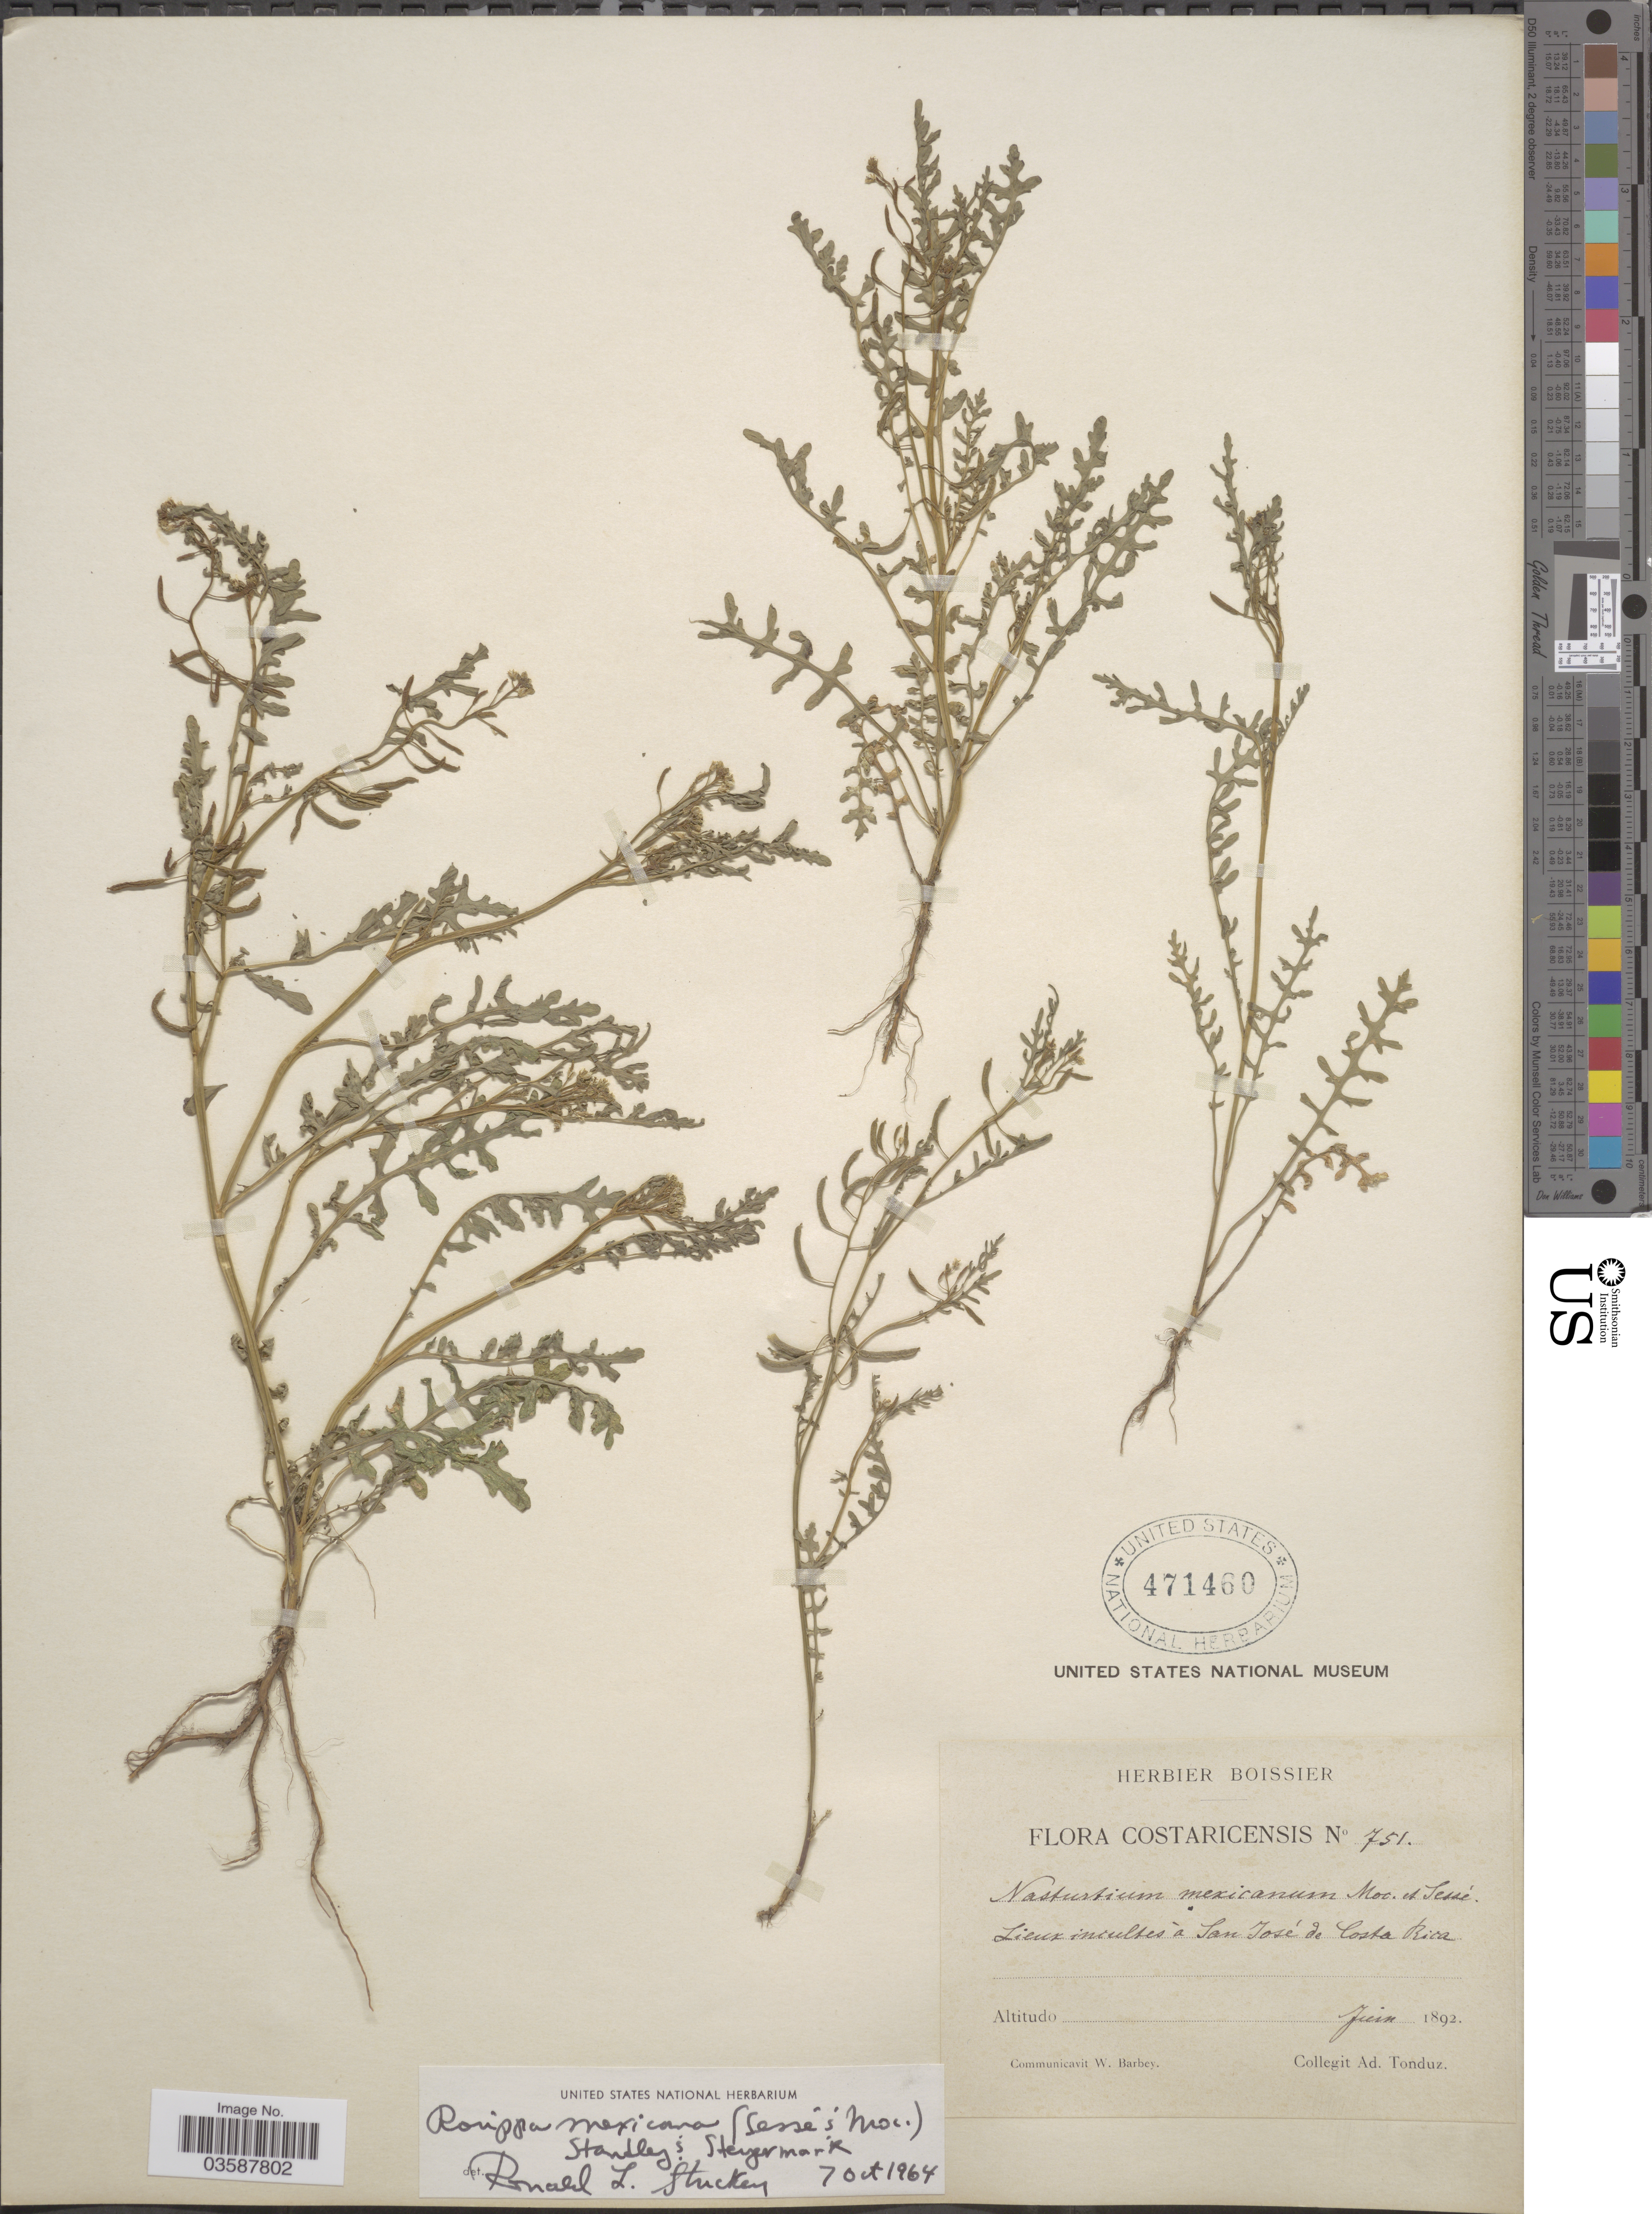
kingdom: Plantae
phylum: Tracheophyta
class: Magnoliopsida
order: Brassicales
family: Brassicaceae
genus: Rorippa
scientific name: Rorippa mexicana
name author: (Moc.) Standl. & Steyerm.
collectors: A. Tonduz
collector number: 751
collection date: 1892-06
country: Costa Rica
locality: Lieux incultes à San José de Costa Rica.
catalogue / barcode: US 471460